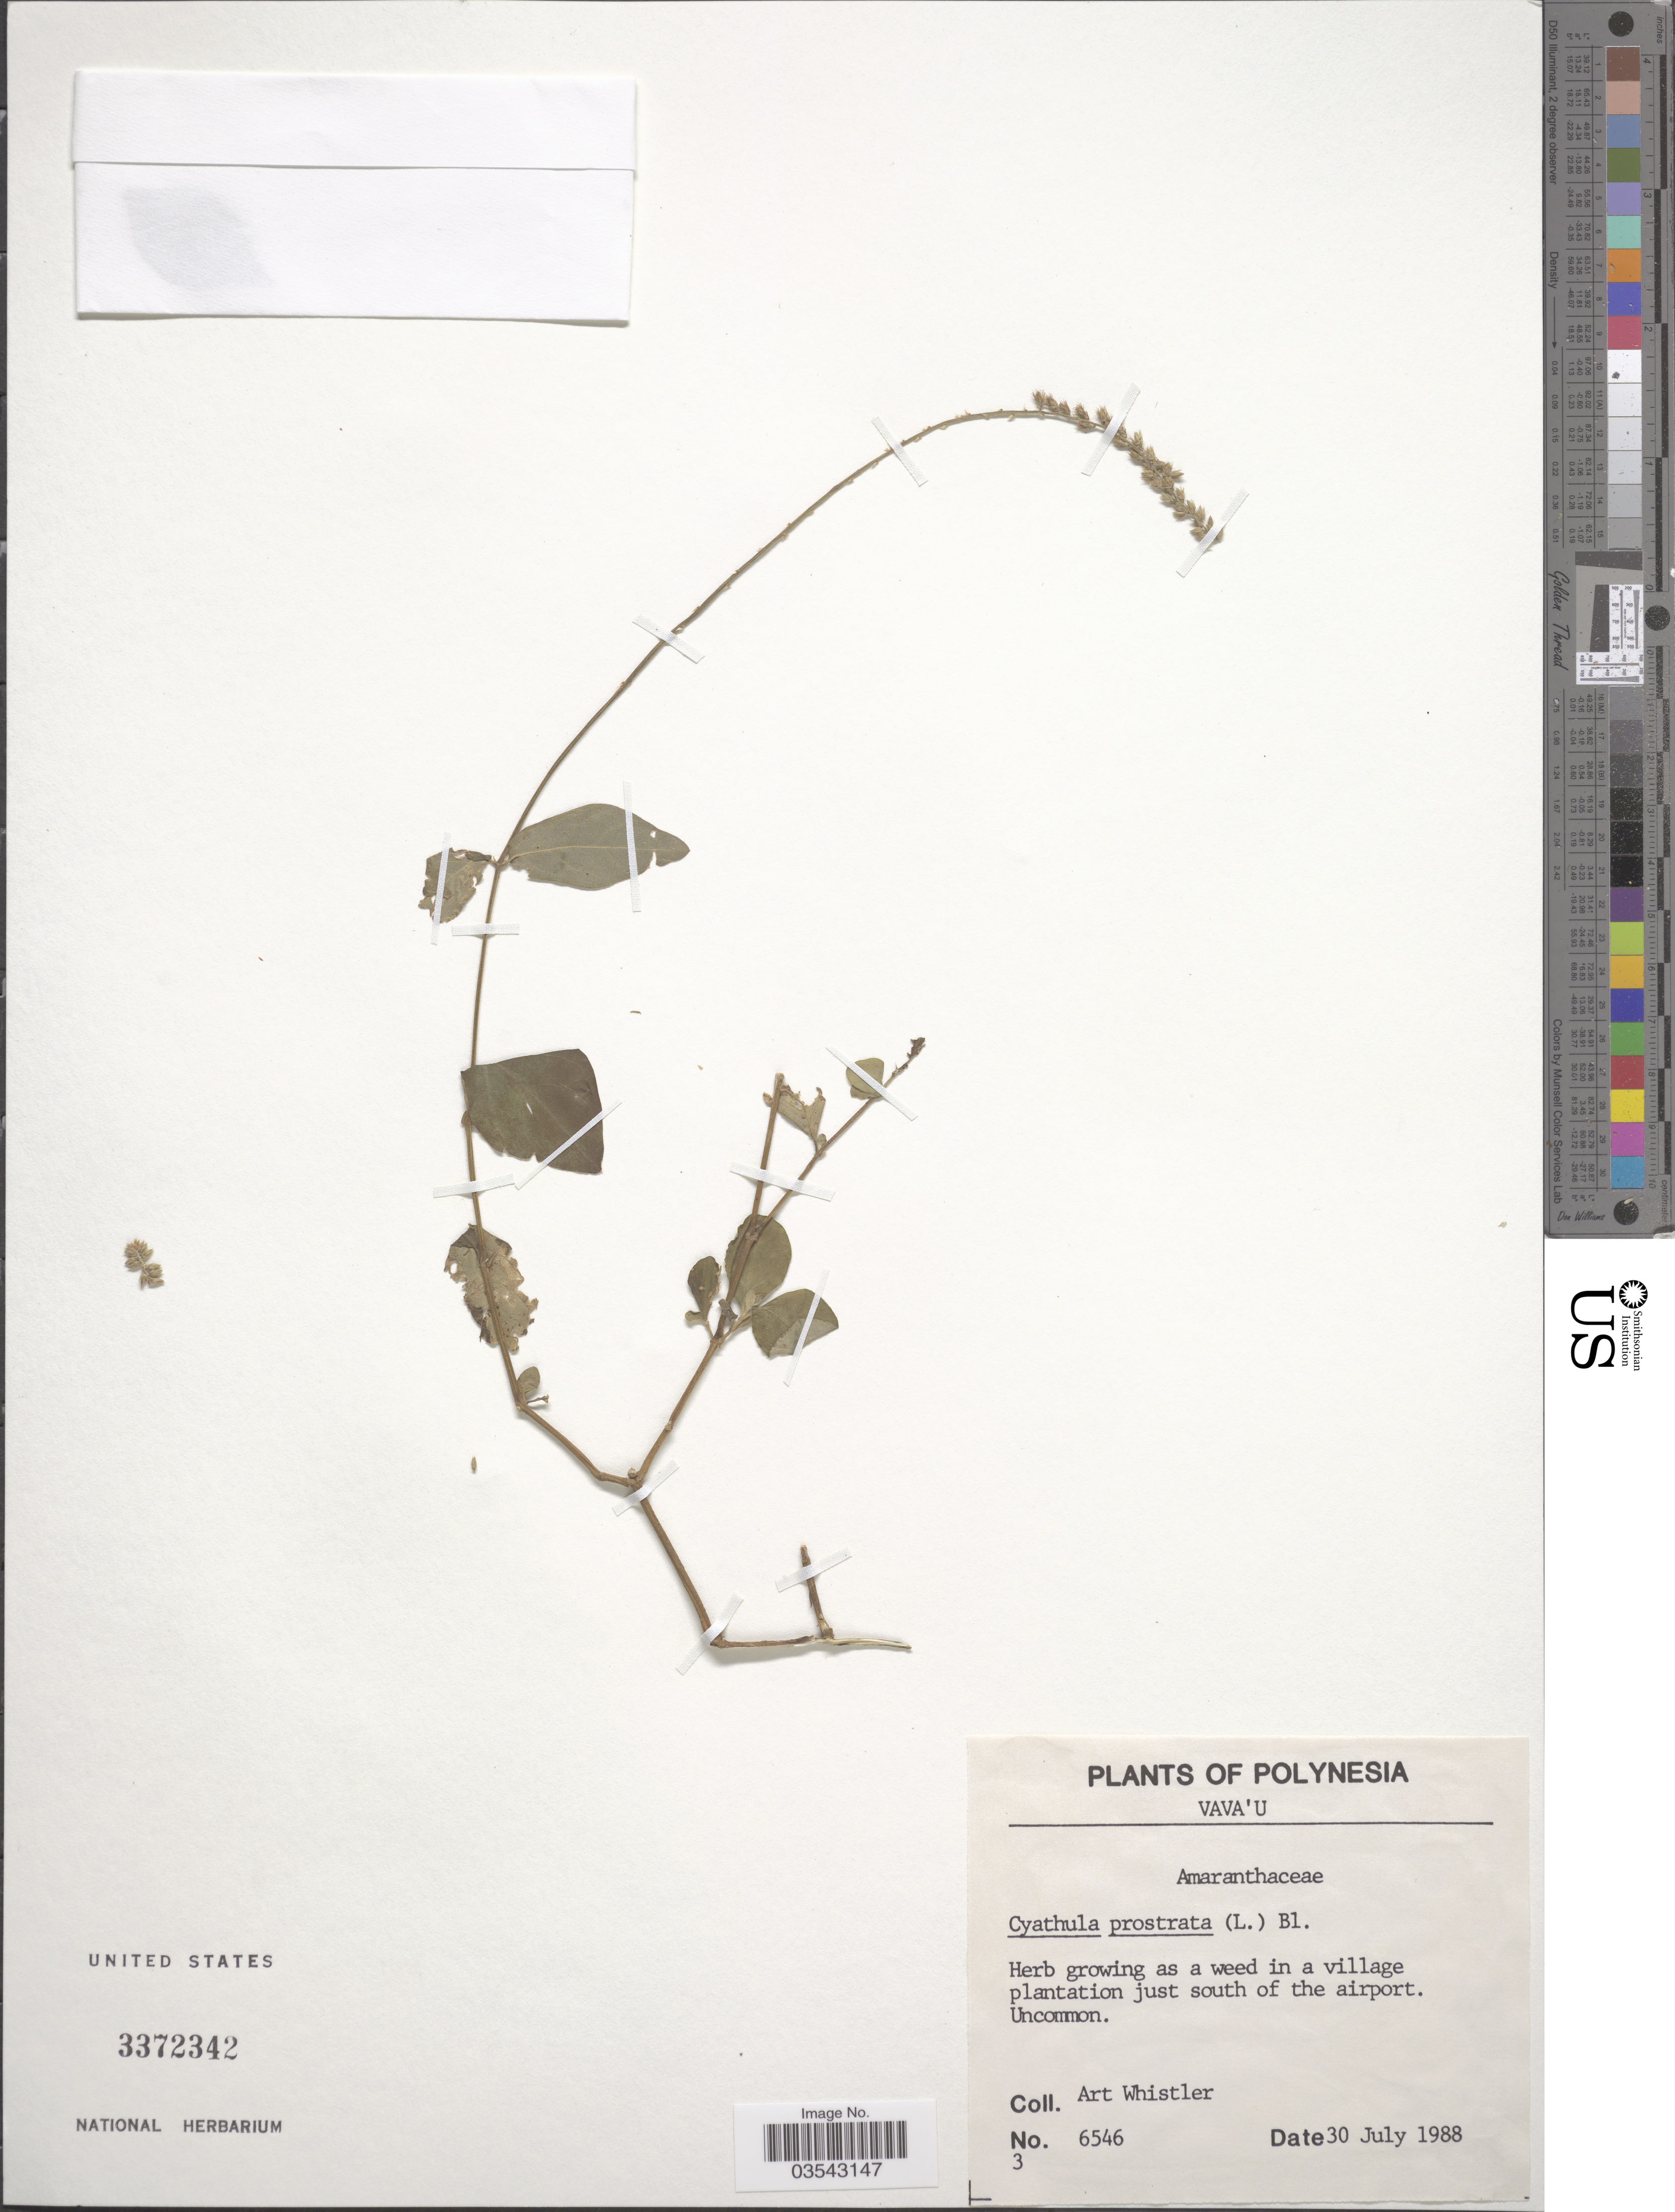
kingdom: Plantae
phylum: Tracheophyta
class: Magnoliopsida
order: Caryophyllales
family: Amaranthaceae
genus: Cyathula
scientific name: Cyathula sp.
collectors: A. Whistler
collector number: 6546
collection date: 1988-07-30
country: Tonga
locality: Polynesia. Vava'u., in a village plantation just south of the airport.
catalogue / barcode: US 3372342